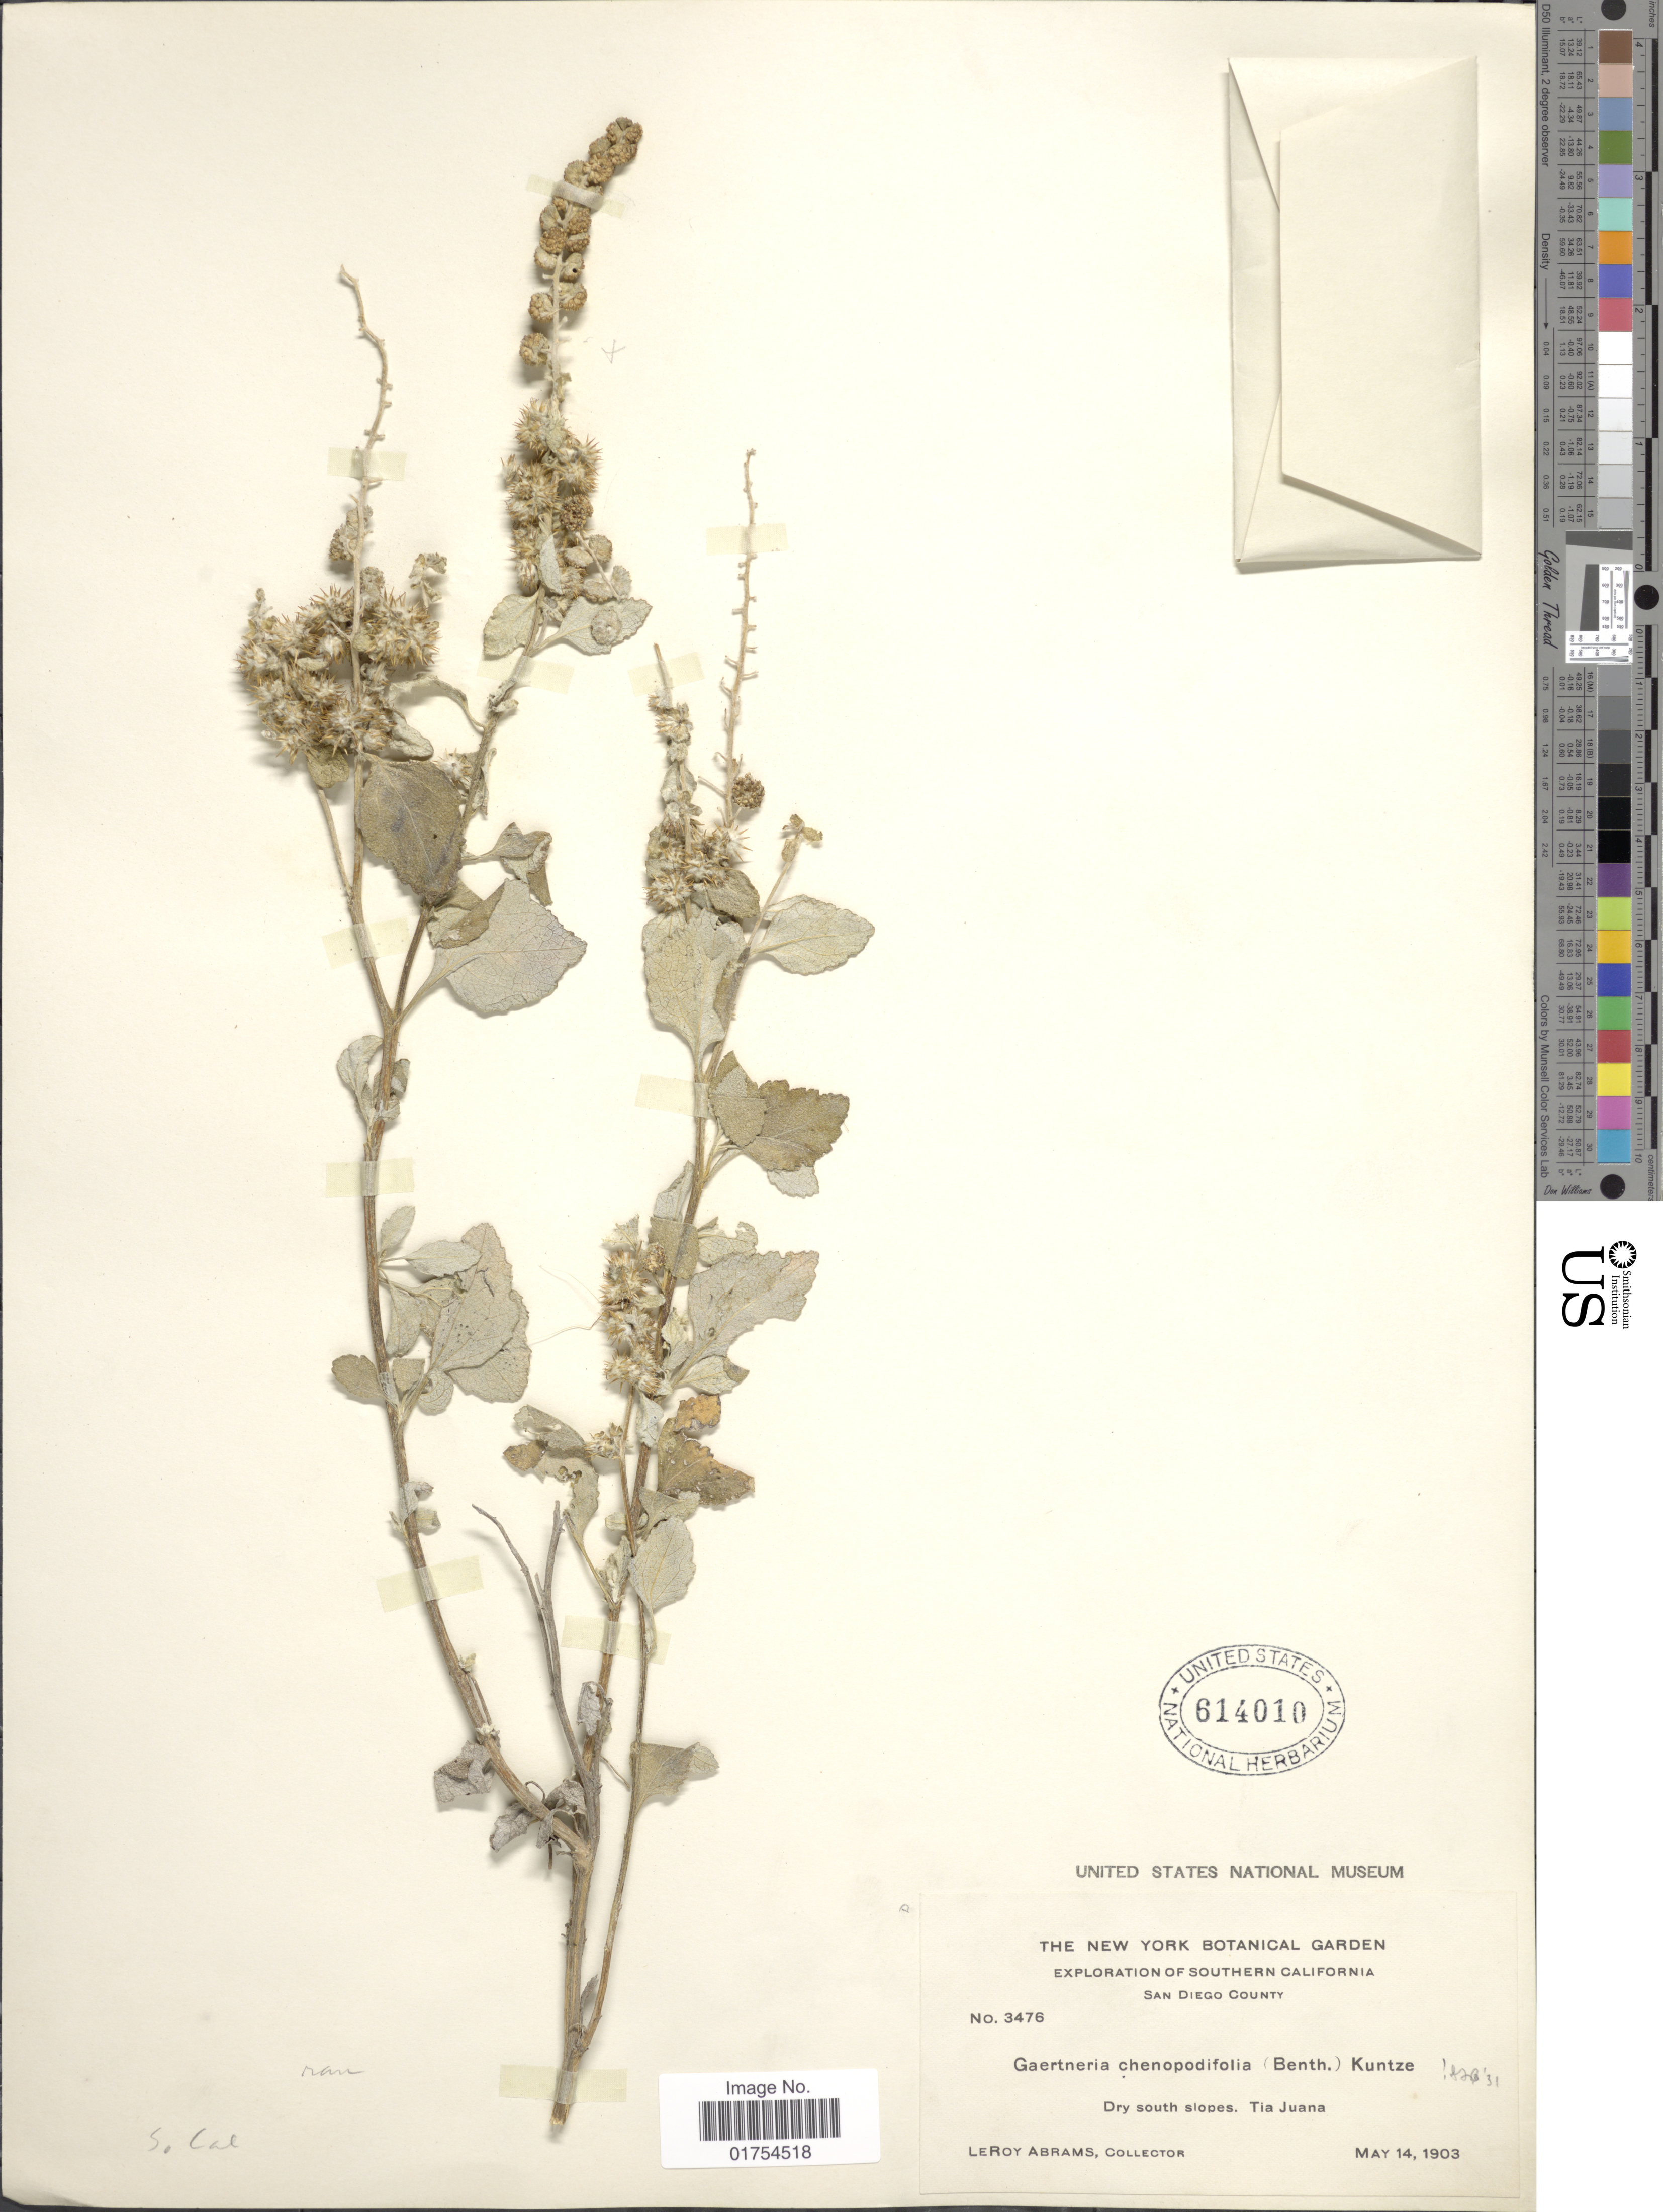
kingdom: Plantae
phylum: Tracheophyta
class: Magnoliopsida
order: Asterales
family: Asteraceae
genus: Franseria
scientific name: Franseria chenopodiifolia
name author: Benth.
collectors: L. Abrams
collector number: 3476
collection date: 1903-05-14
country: United States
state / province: California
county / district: San Diego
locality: Southern California, San Diego County, Dry south slopes, Tia Juana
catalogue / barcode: US 614010